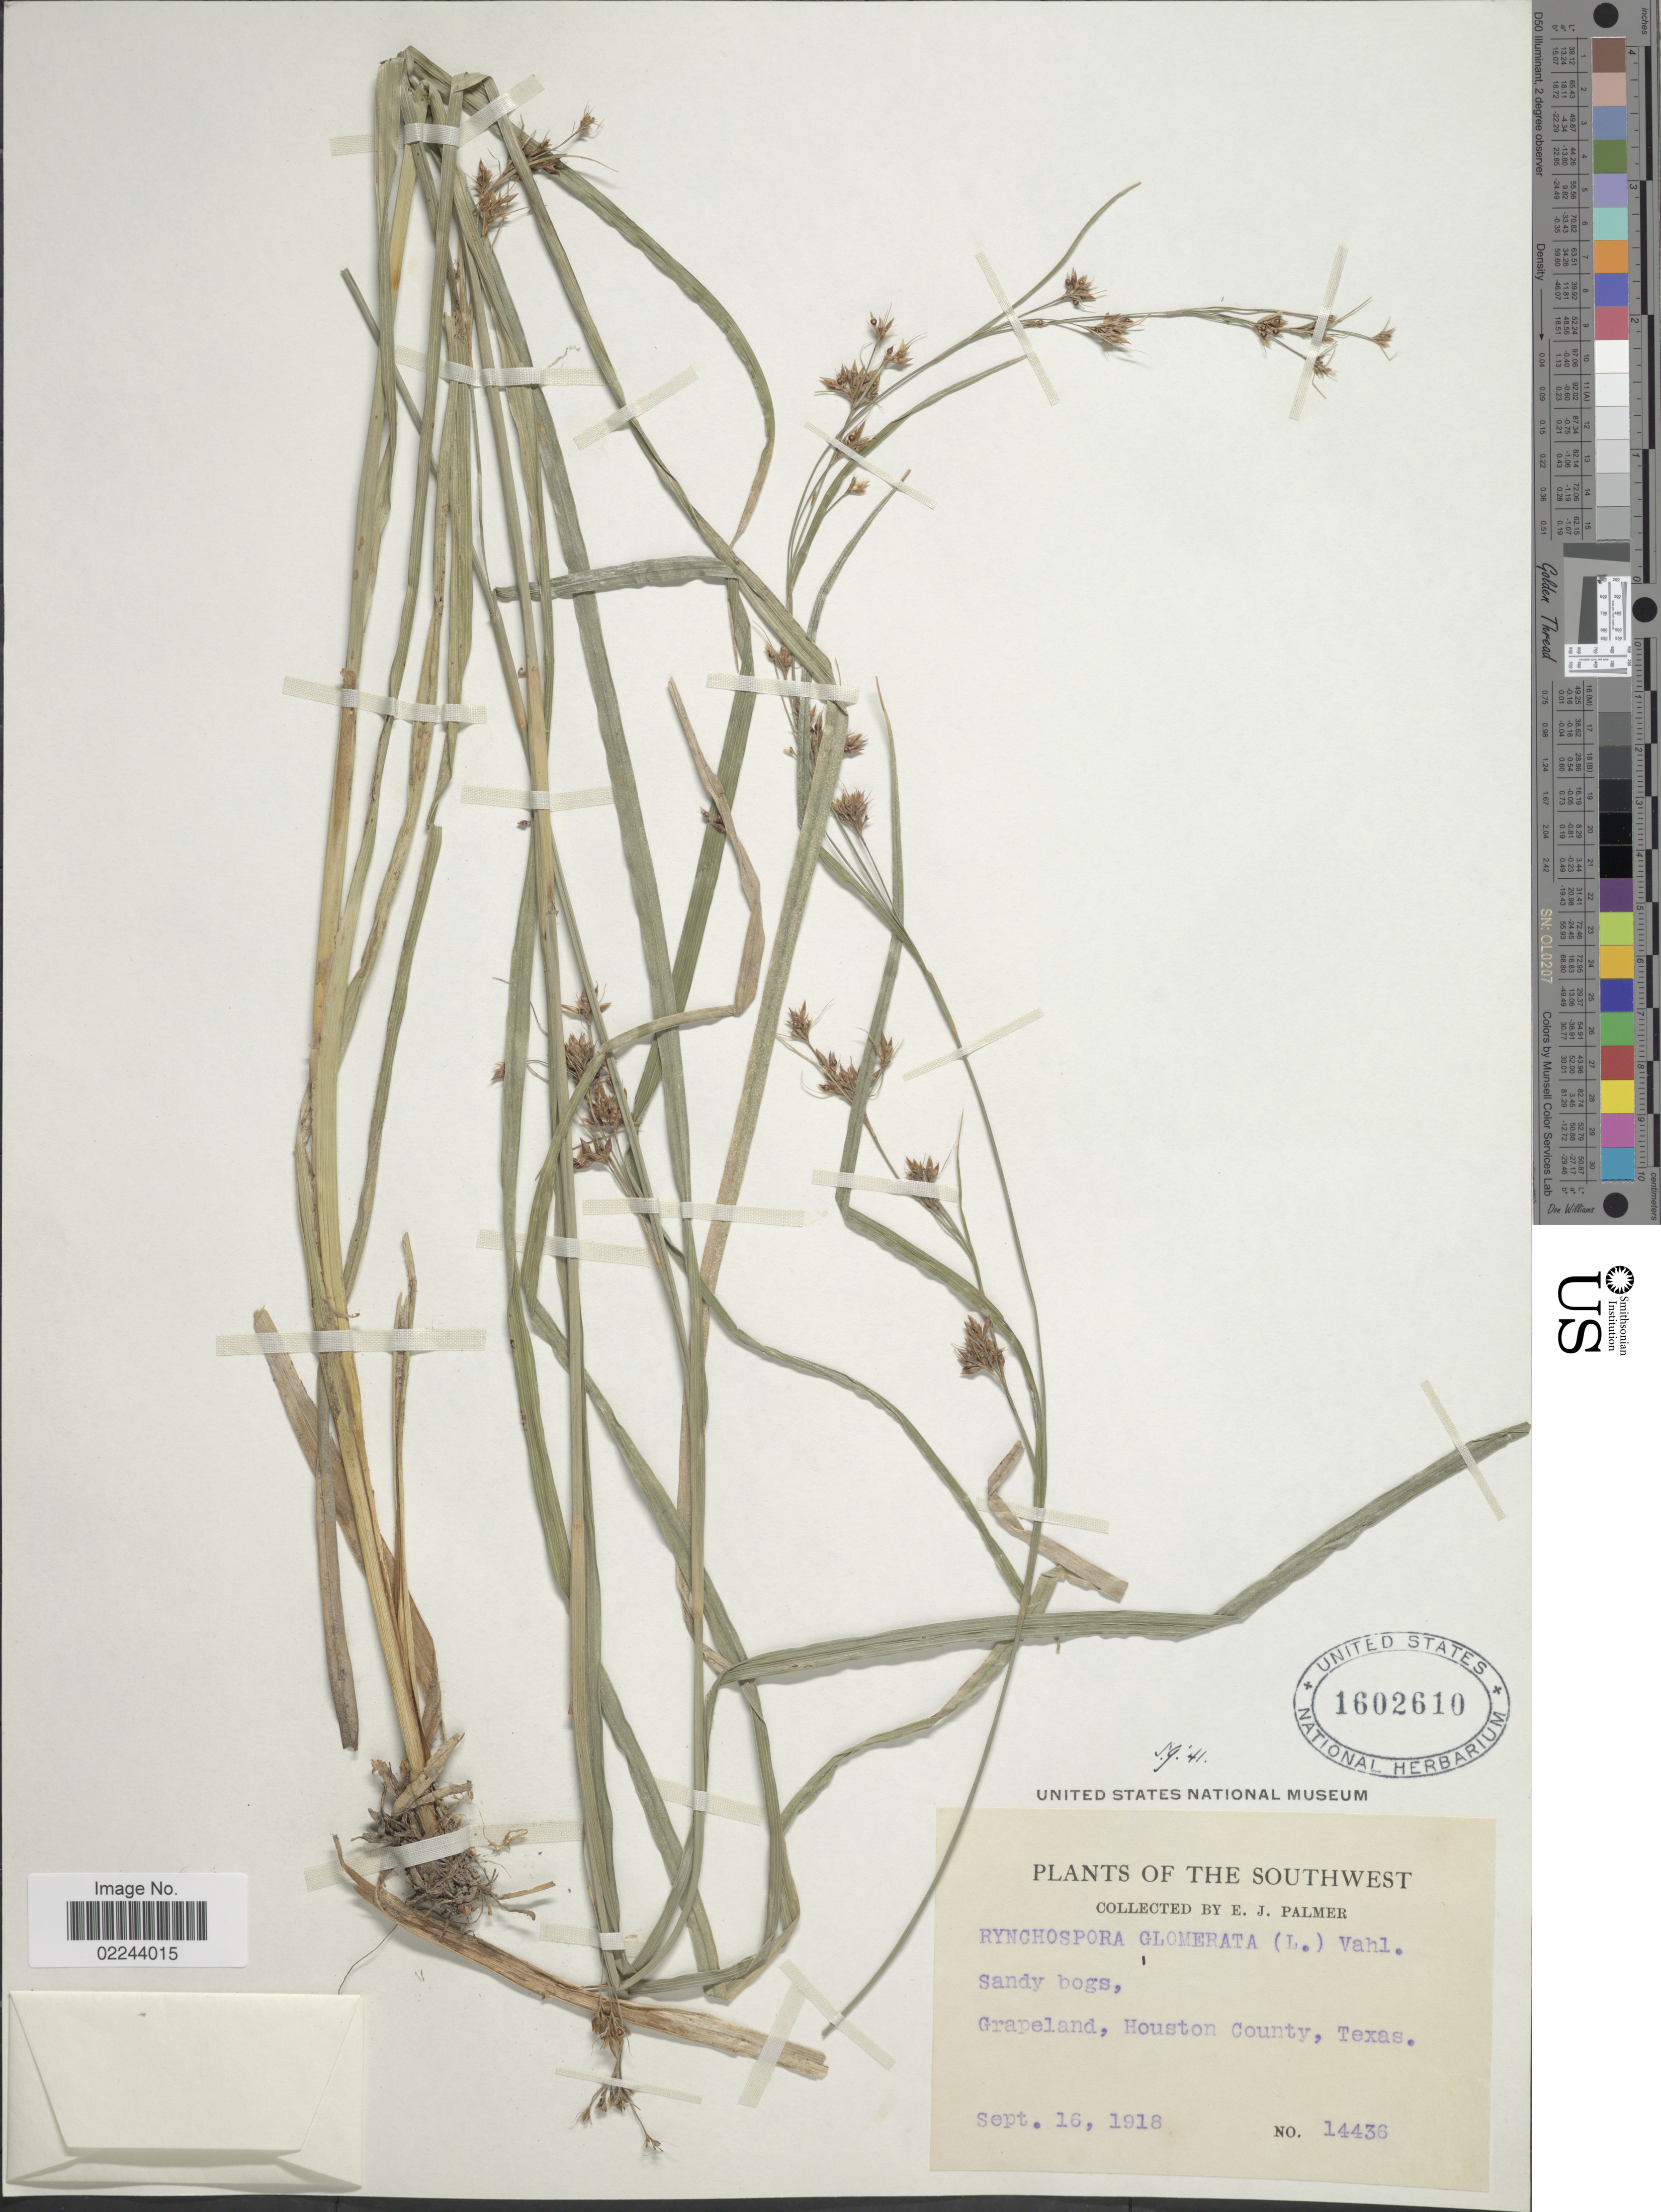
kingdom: Plantae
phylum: Tracheophyta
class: Liliopsida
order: Poales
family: Cyperaceae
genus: Rhynchospora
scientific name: Rhynchospora glomerata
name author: (L.) Vahl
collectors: E. J. Palmer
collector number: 14436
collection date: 1918-09-16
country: United States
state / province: Texas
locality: The Southwest, Grapeland, Houston County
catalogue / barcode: US 1602610